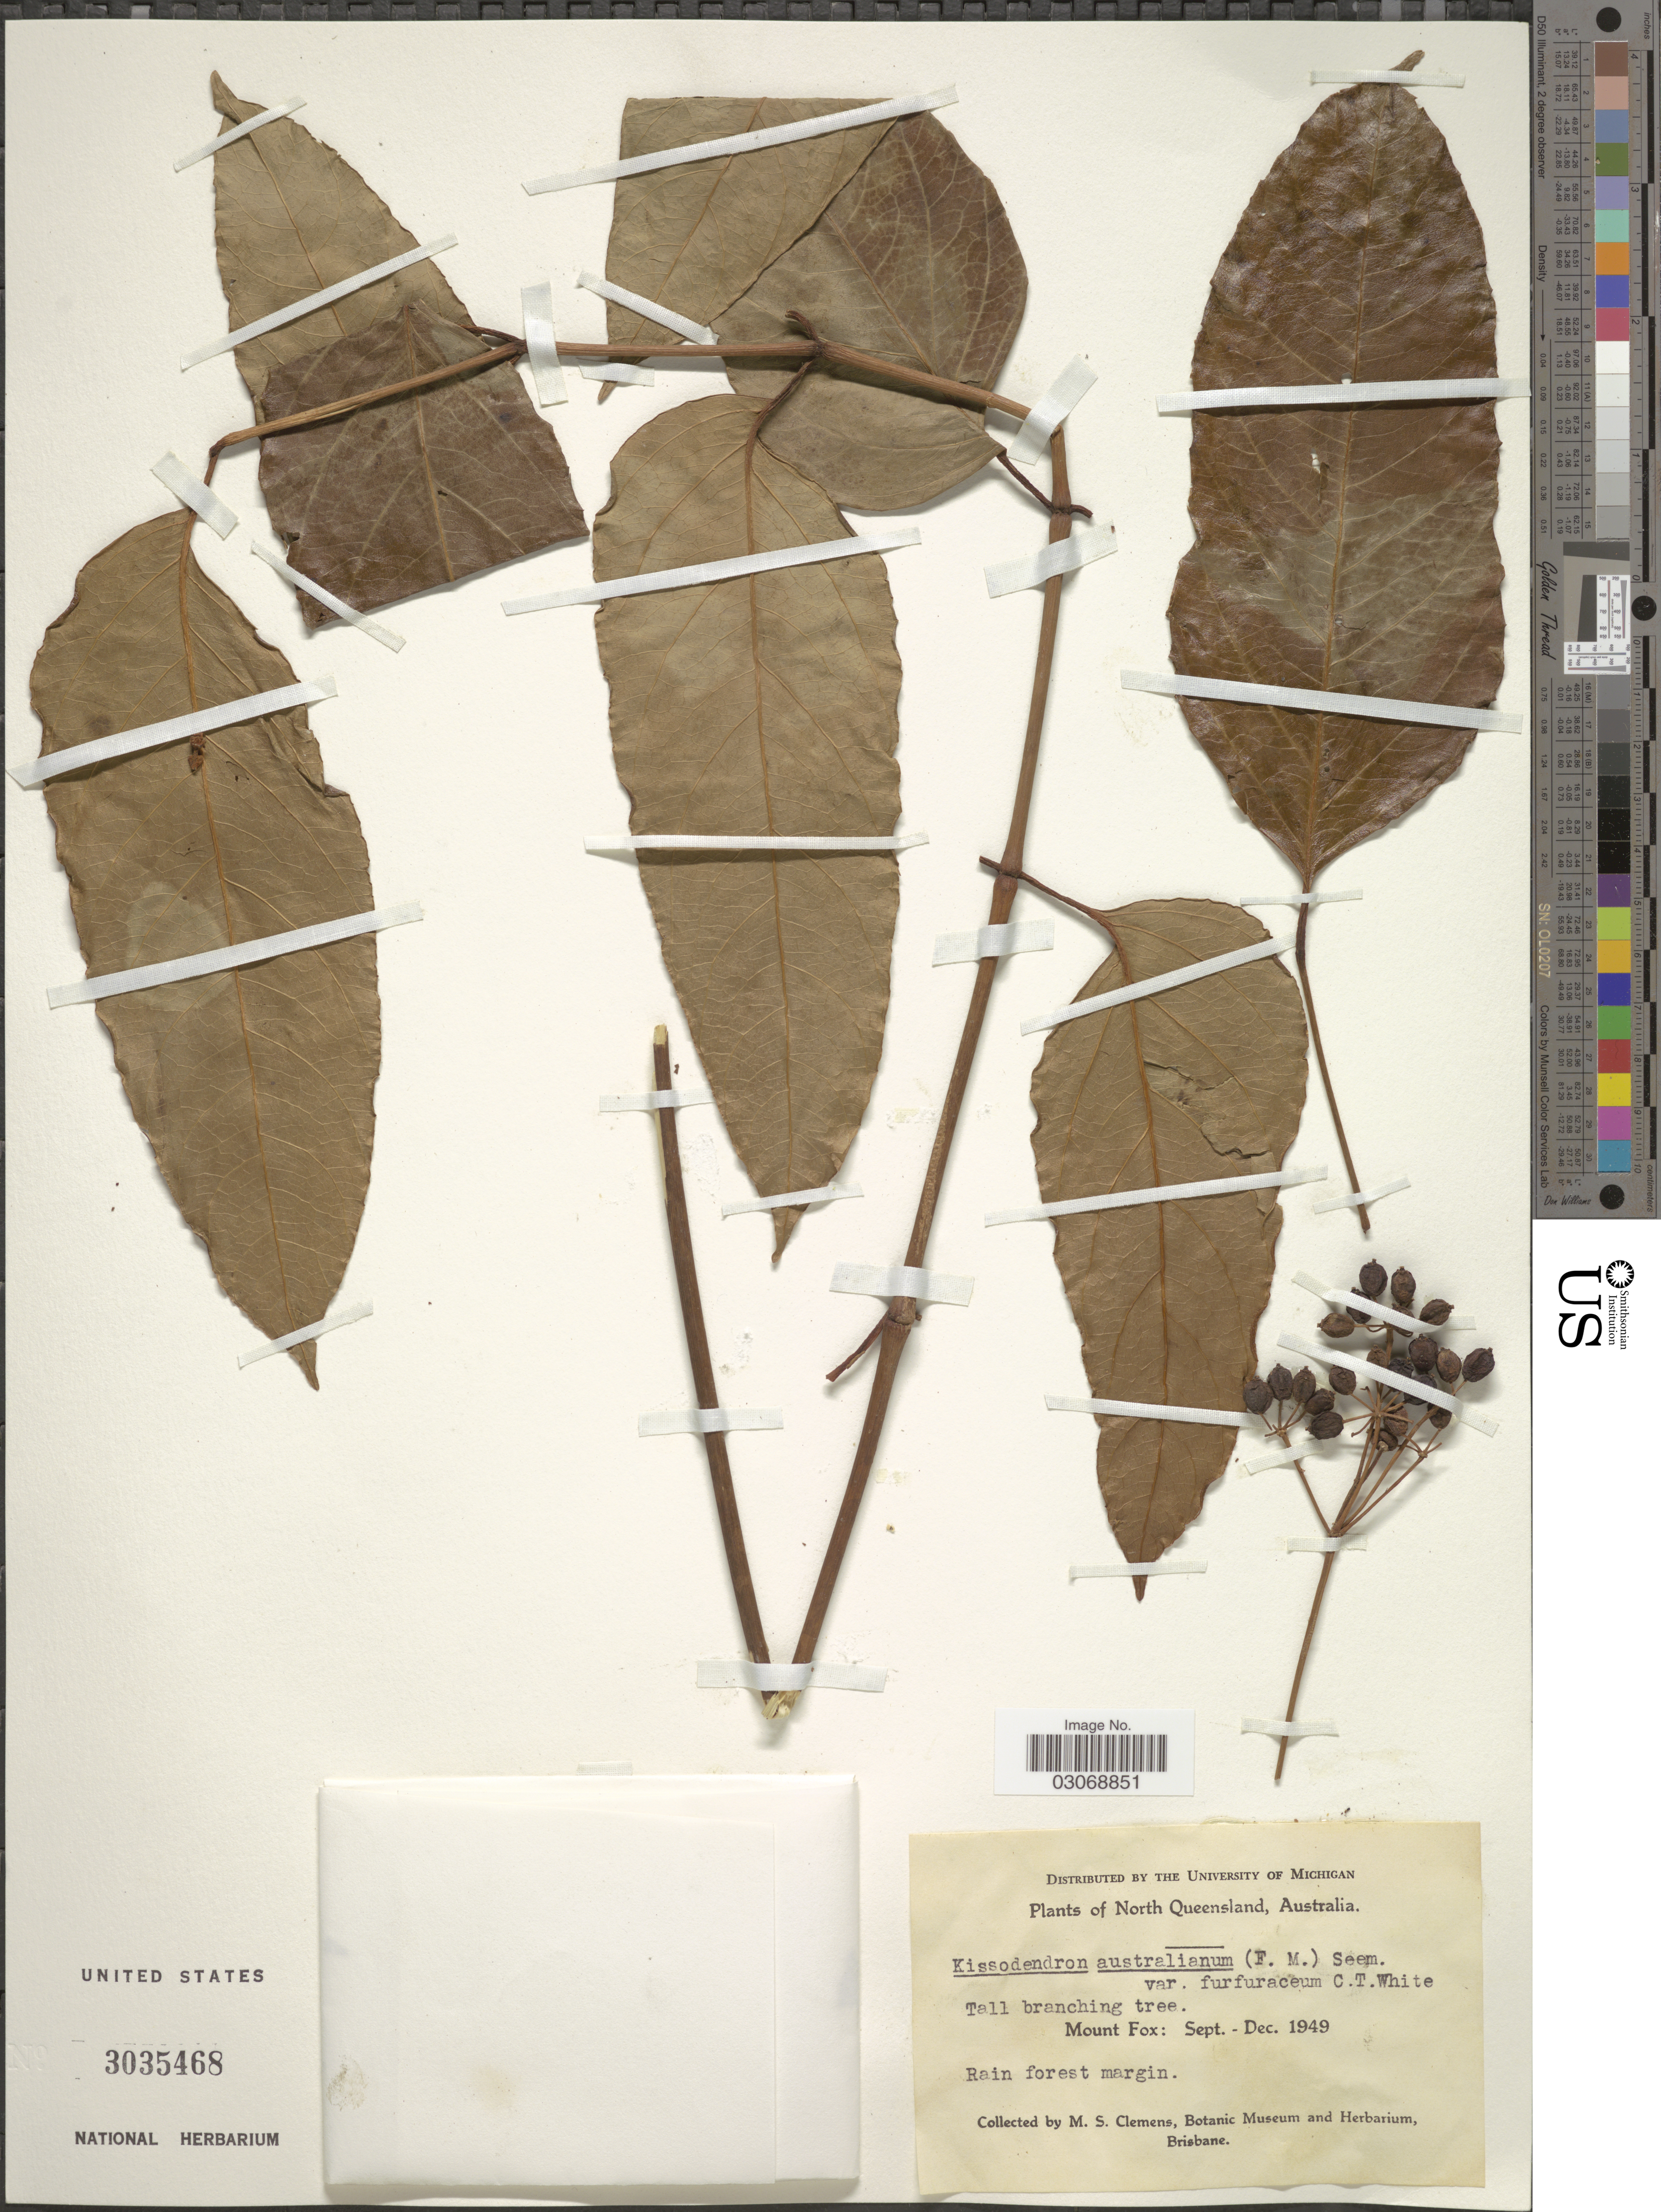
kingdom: Plantae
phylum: Tracheophyta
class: Magnoliopsida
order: Apiales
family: Araliaceae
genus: Polyscias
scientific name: Polyscias australiana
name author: (F. Muell.) Philipson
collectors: M. S. Clemens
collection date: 1949-09/1949-12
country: Australia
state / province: Queensland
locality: North Queensland. Mount Fox.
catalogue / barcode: US 3035468